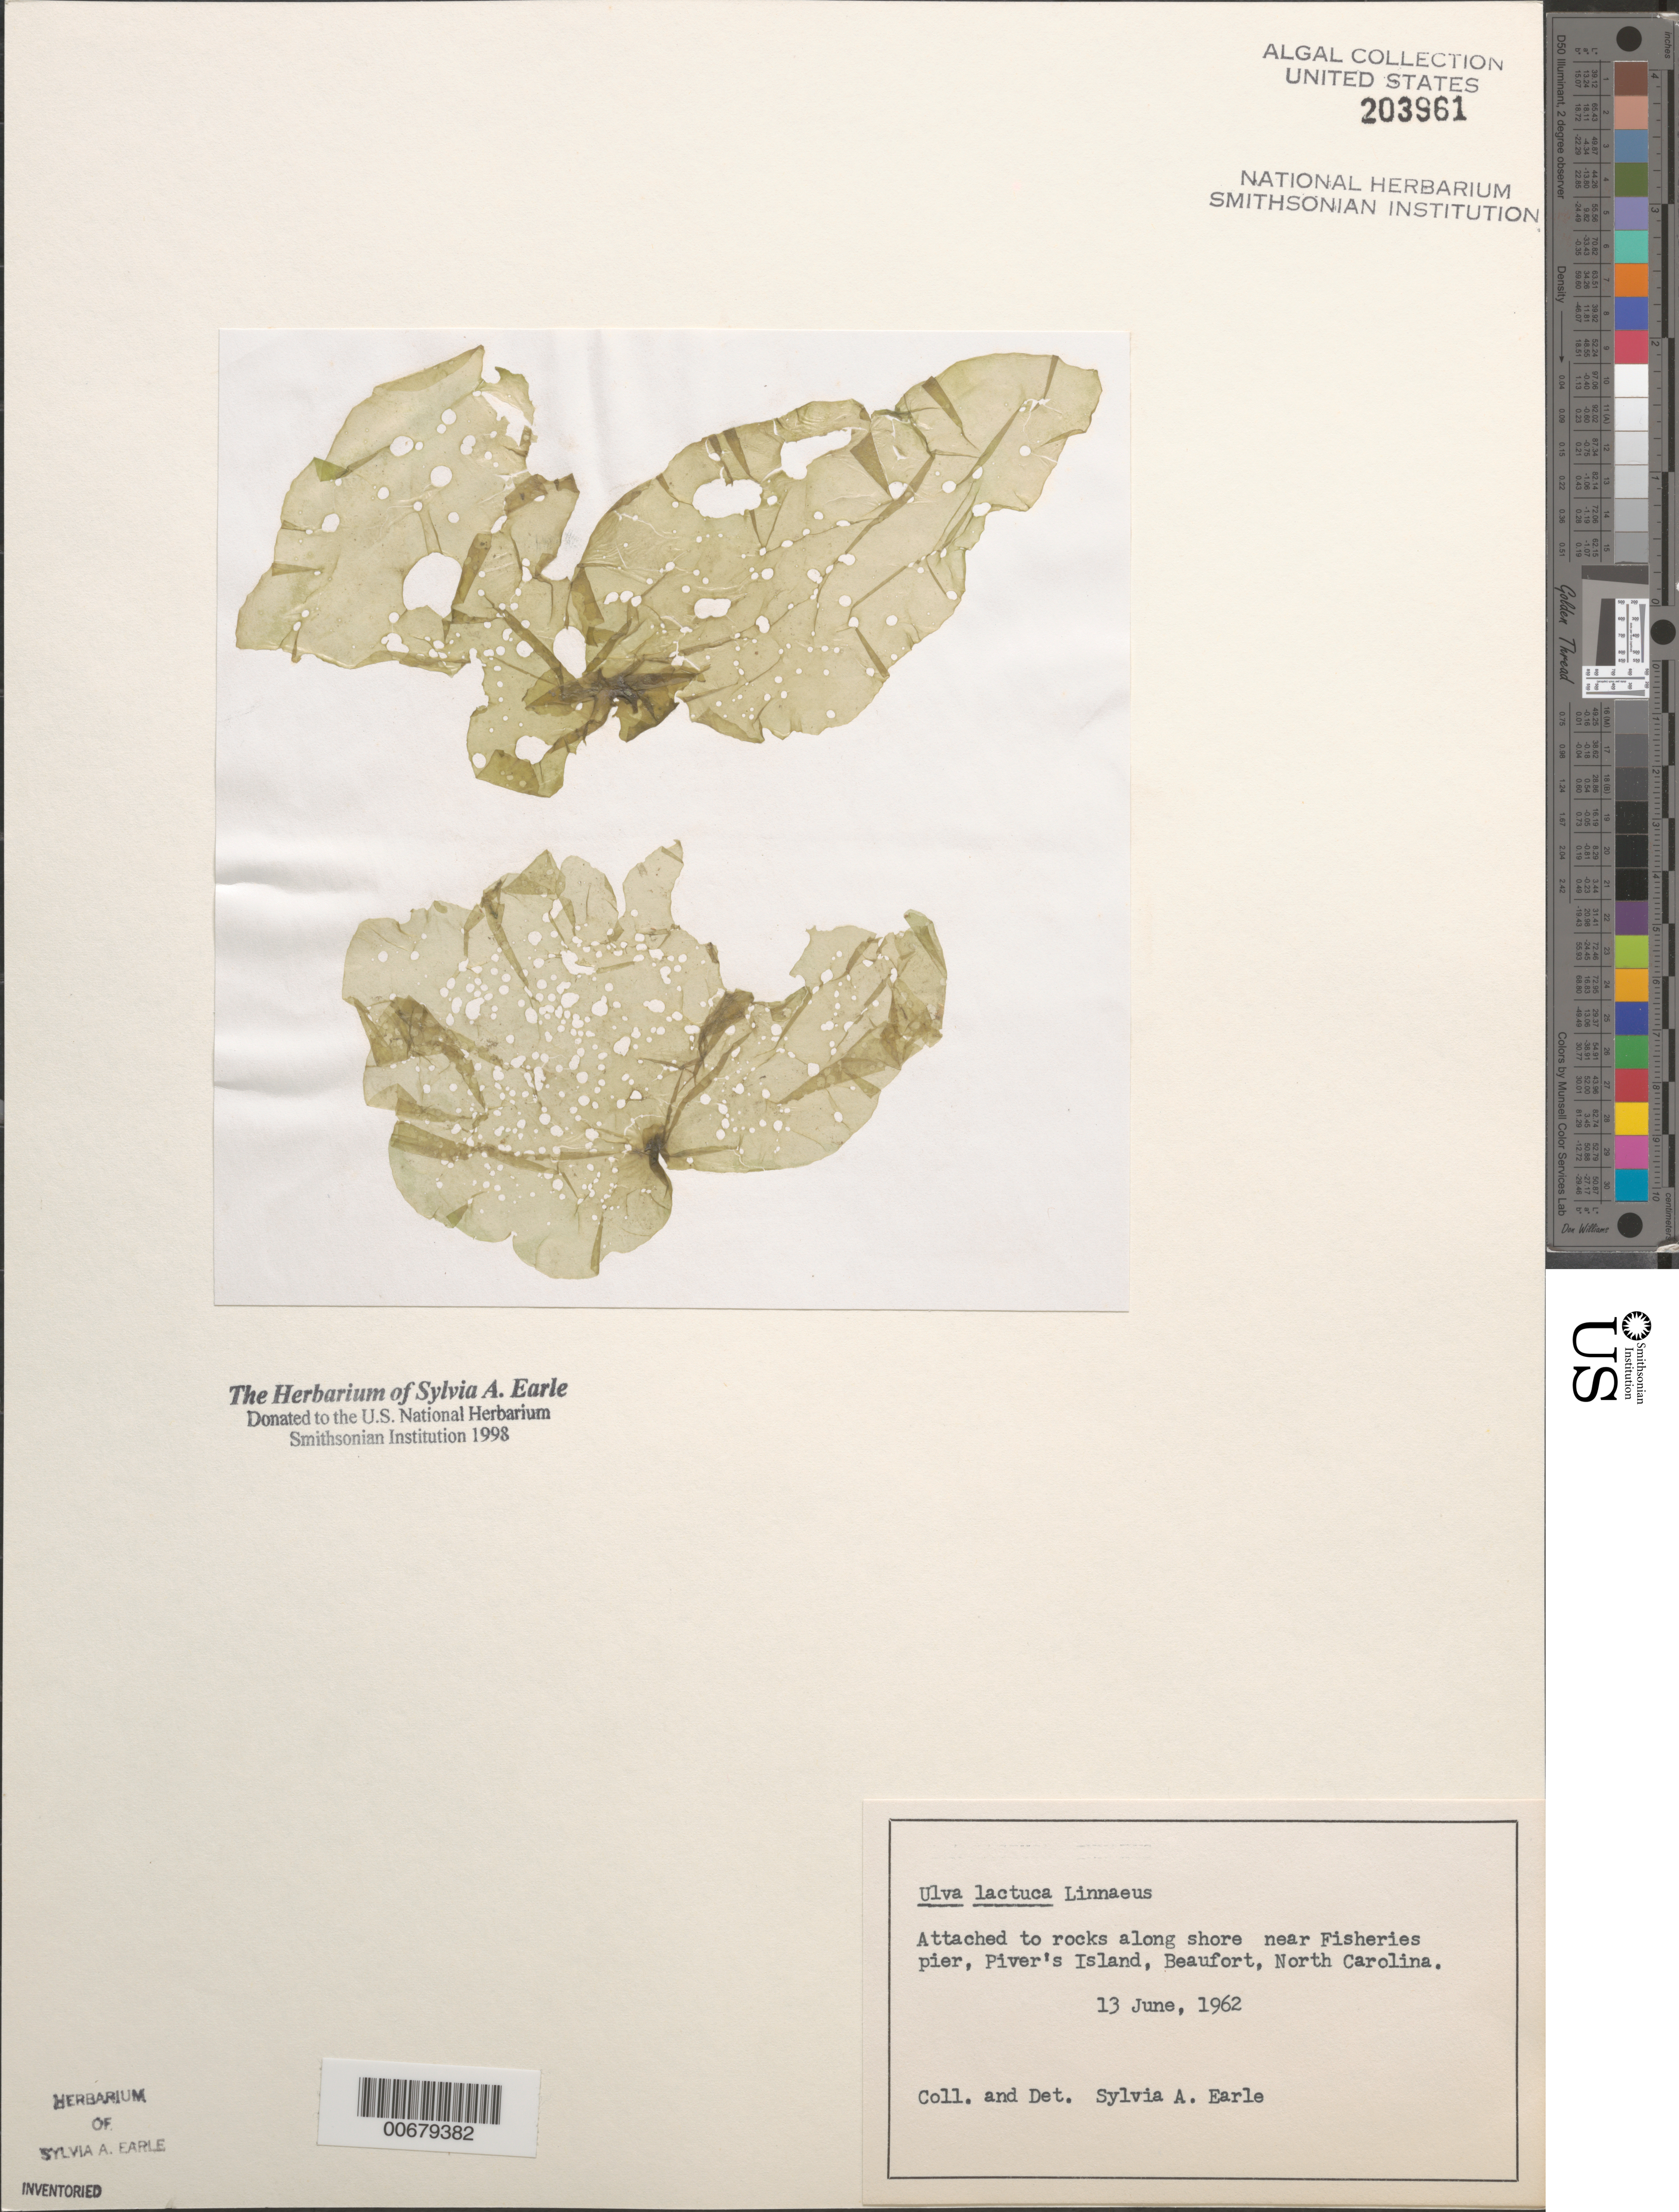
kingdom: Plantae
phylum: Chlorophyta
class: Ulvophyceae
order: Ulvales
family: Ulvaceae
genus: Ulva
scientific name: Ulva lactuca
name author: L.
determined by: Earle, S. A.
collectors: S. A. Earle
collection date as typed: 13 Jun 1962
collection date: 1962-06-13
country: United States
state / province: North Carolina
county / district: Carteret County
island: Pivers Island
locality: Beaufort, near Fisheries pier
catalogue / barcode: US 203961